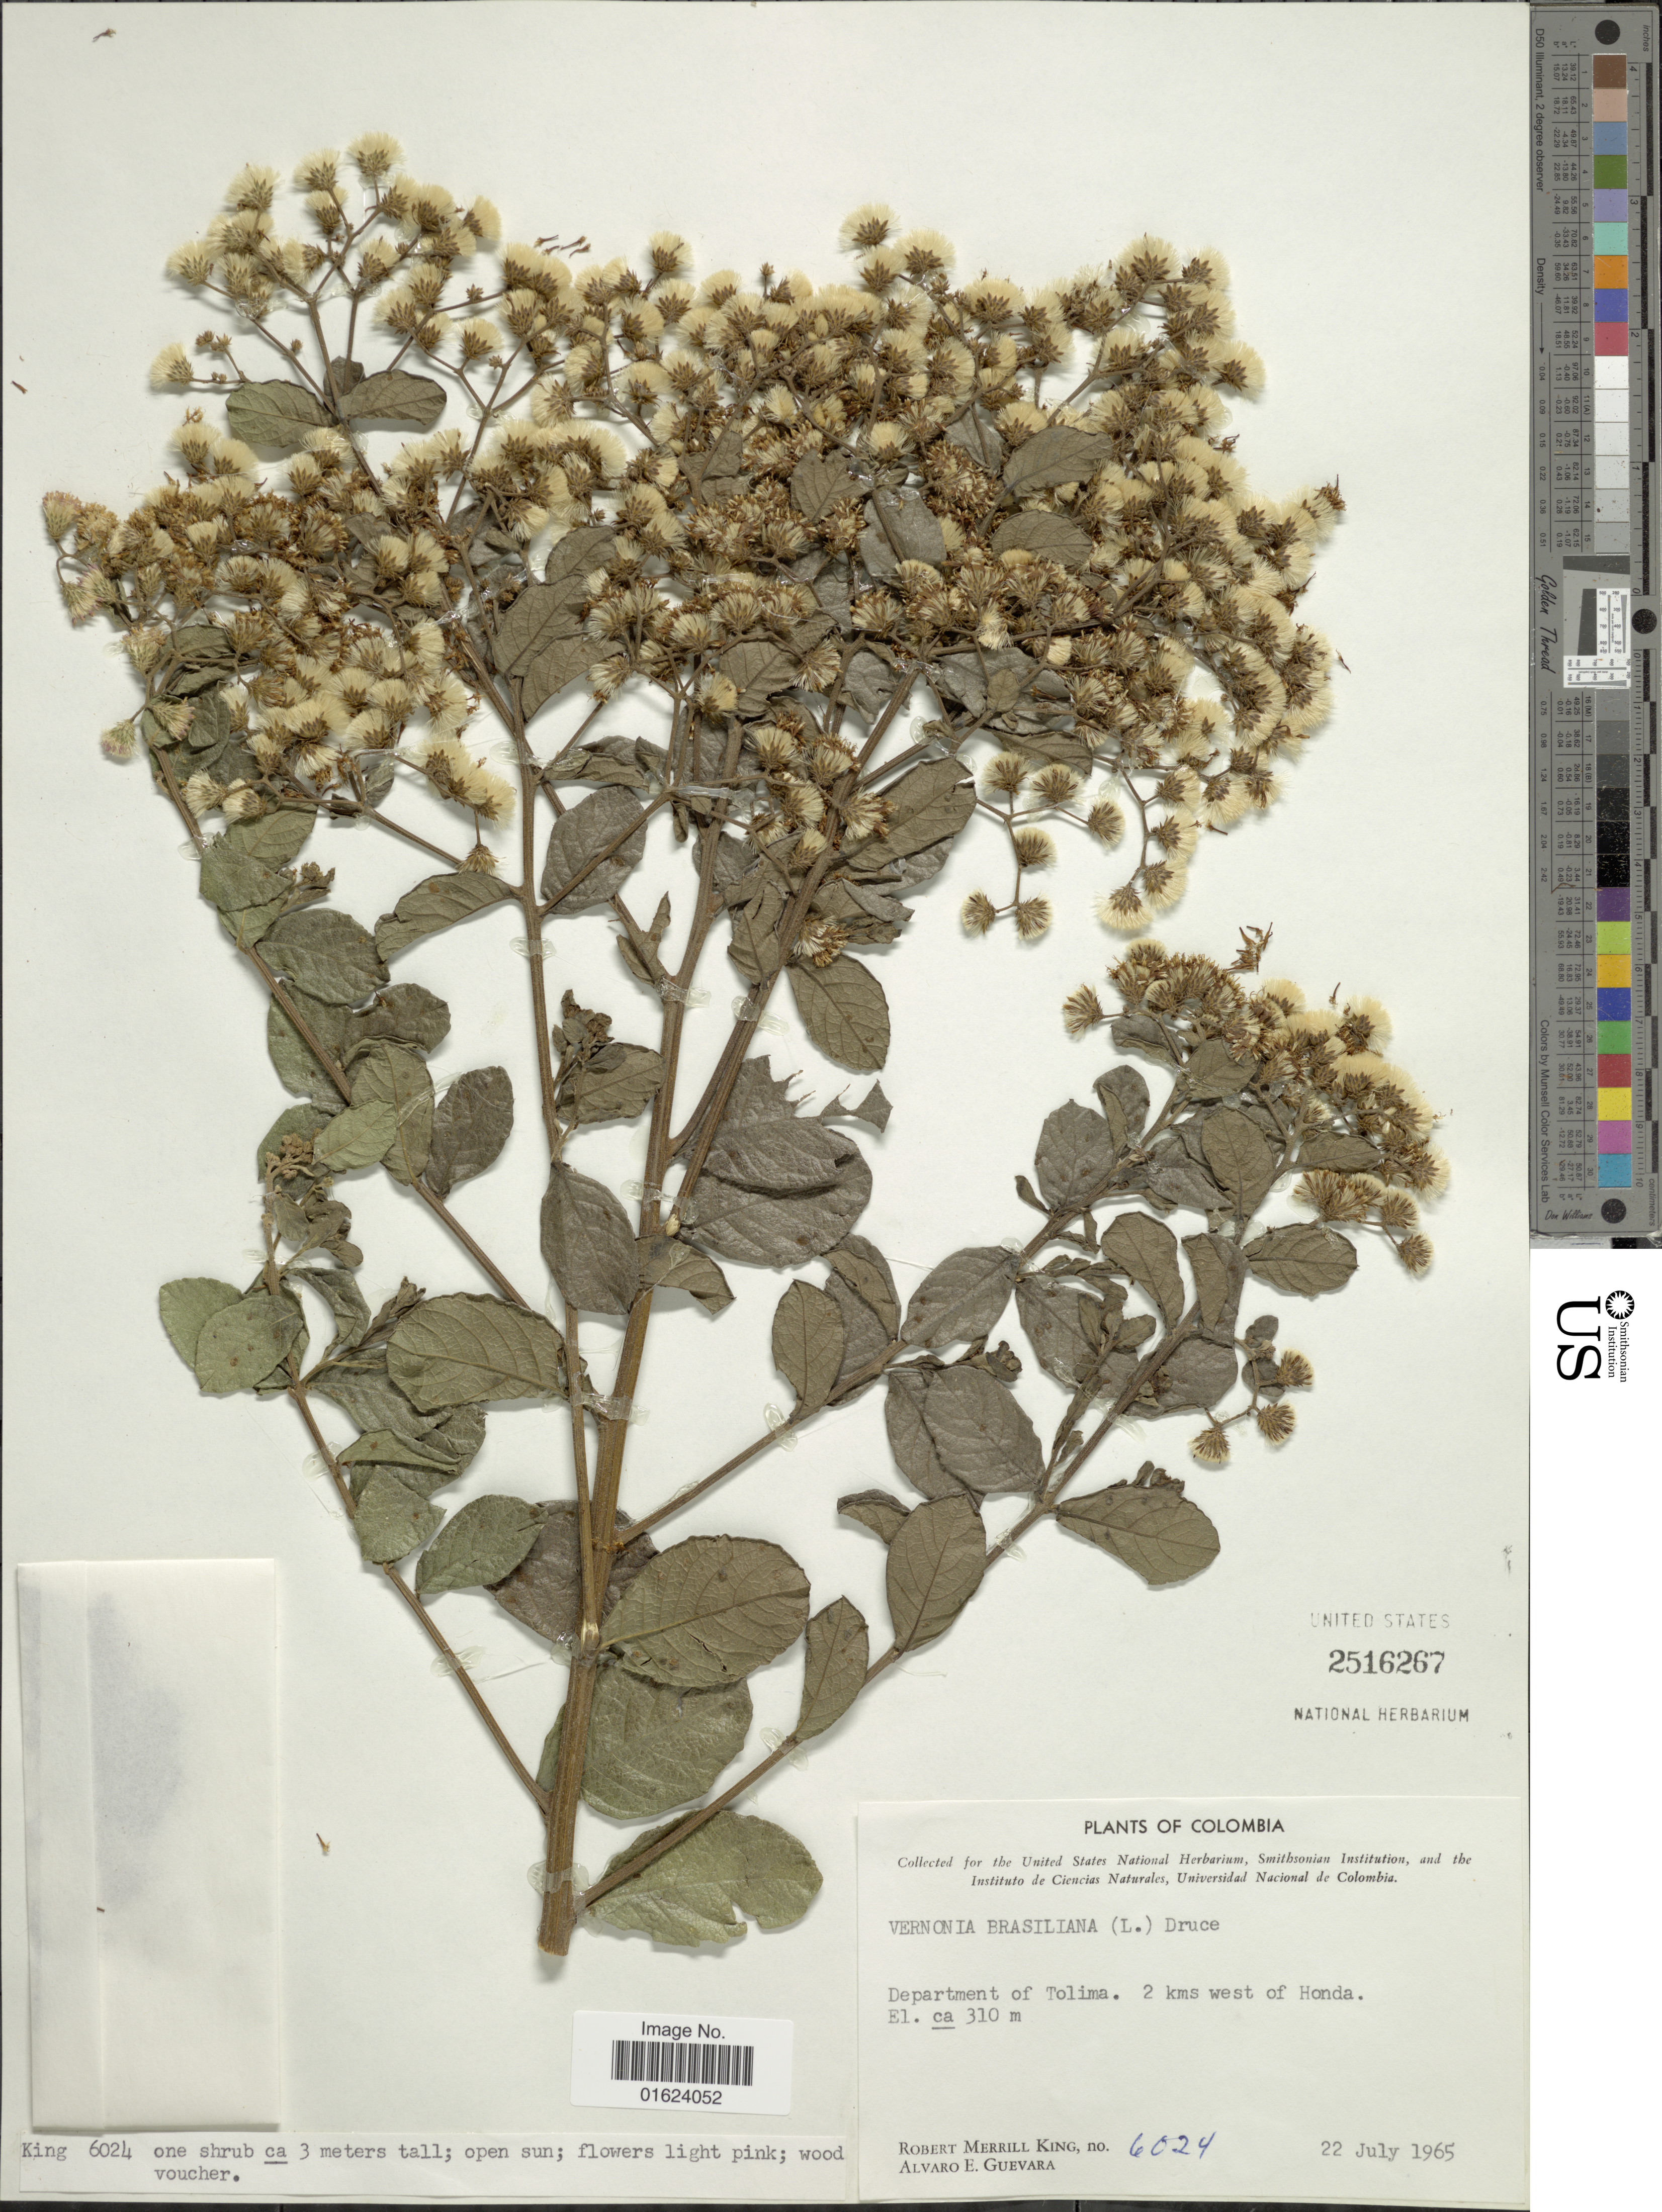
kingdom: Plantae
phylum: Tracheophyta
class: Magnoliopsida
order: Asterales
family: Asteraceae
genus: Vernonia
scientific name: Vernonia brasiliana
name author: (L.) Druce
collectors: R. M. King & A. E. Guevara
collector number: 6024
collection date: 1965-07-22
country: Colombia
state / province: Tolima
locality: Department of Tolima. 2 kms west of Honda.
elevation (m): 310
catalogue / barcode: US 2516267